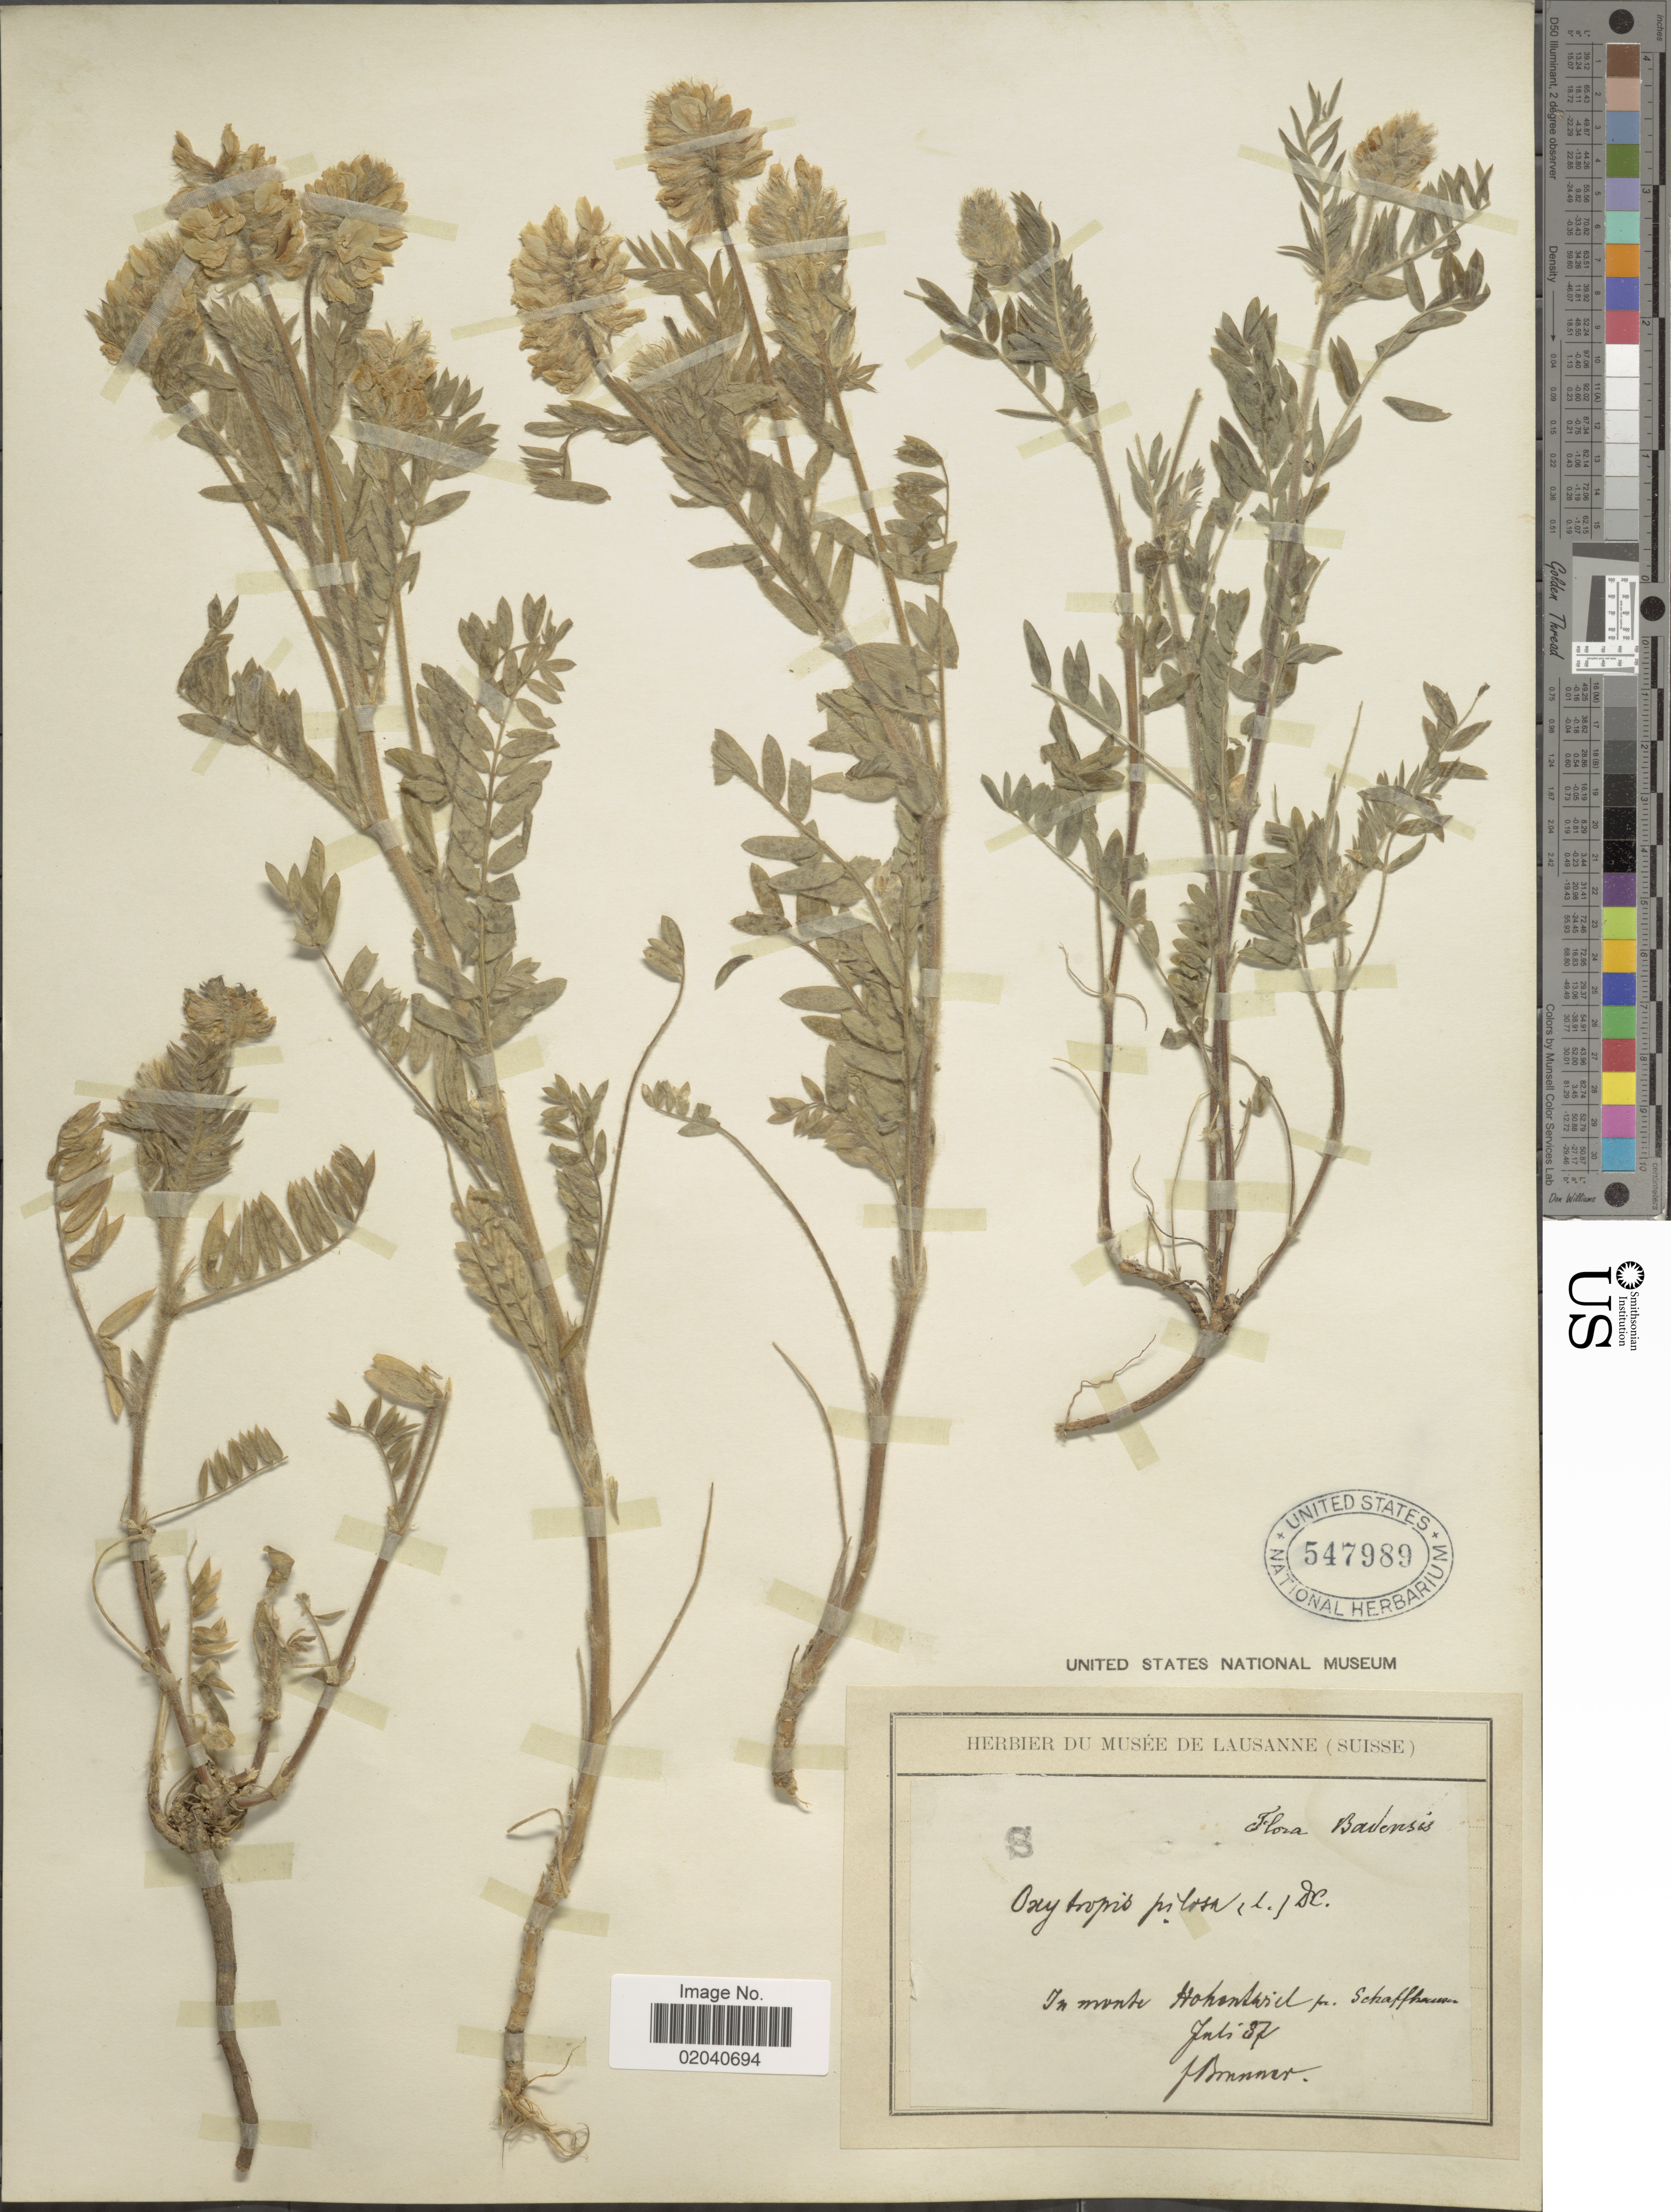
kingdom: Plantae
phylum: Tracheophyta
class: Magnoliopsida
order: Fabales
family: Fabaceae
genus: Oxytropis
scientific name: Oxytropis pilosa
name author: (L.) DC.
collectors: Ex herb. Musee de Lausanne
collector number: S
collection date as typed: Transcribed d/m/y: /7/87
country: Switzerland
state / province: Schaffhausen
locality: In monte Hohentwiel pr. Schaffhausen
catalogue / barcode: US 547989